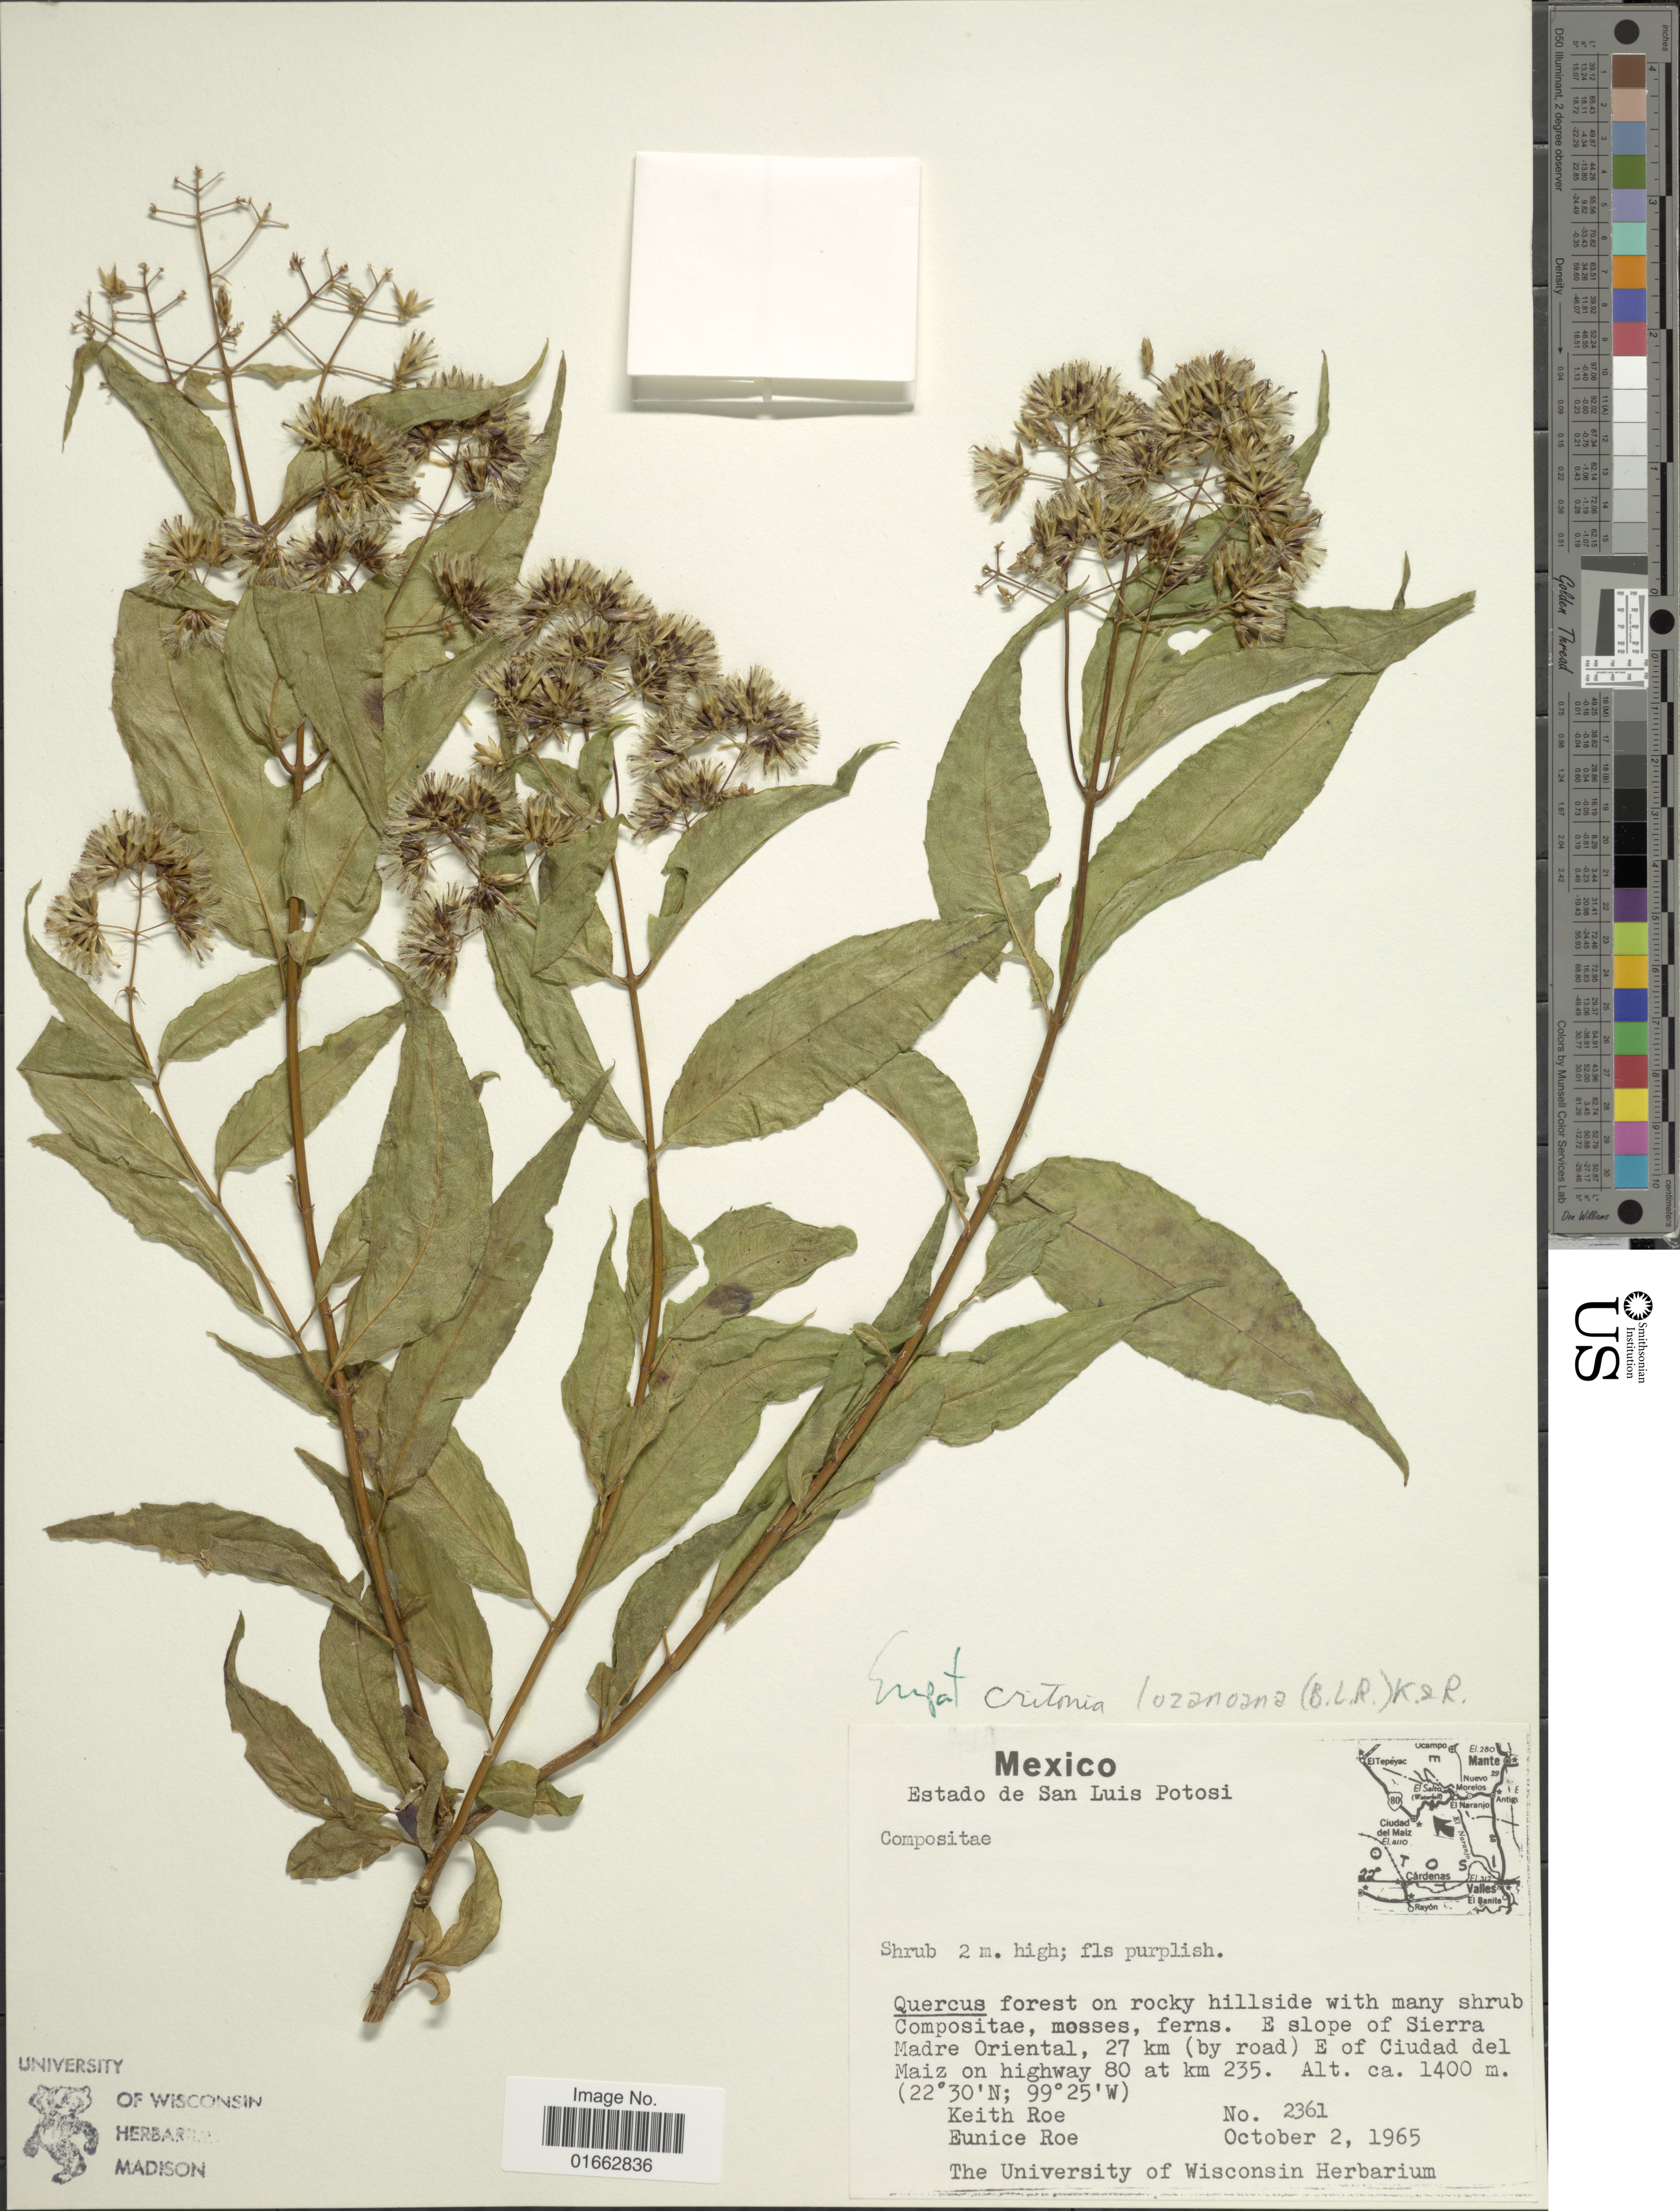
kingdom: Plantae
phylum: Tracheophyta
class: Magnoliopsida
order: Asterales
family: Asteraceae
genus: Critonia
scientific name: Critonia lozanoana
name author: (B.L. Rob.) R.M. King & H. Rob.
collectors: K. E. Roe & E. Roe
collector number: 2361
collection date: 1965-10-02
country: Mexico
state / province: San Luis Potosí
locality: E slope of Sierra Madre Oriental, 27 km (by road) E of Ciudad del Maiz on highway 80 at km 235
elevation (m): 1400